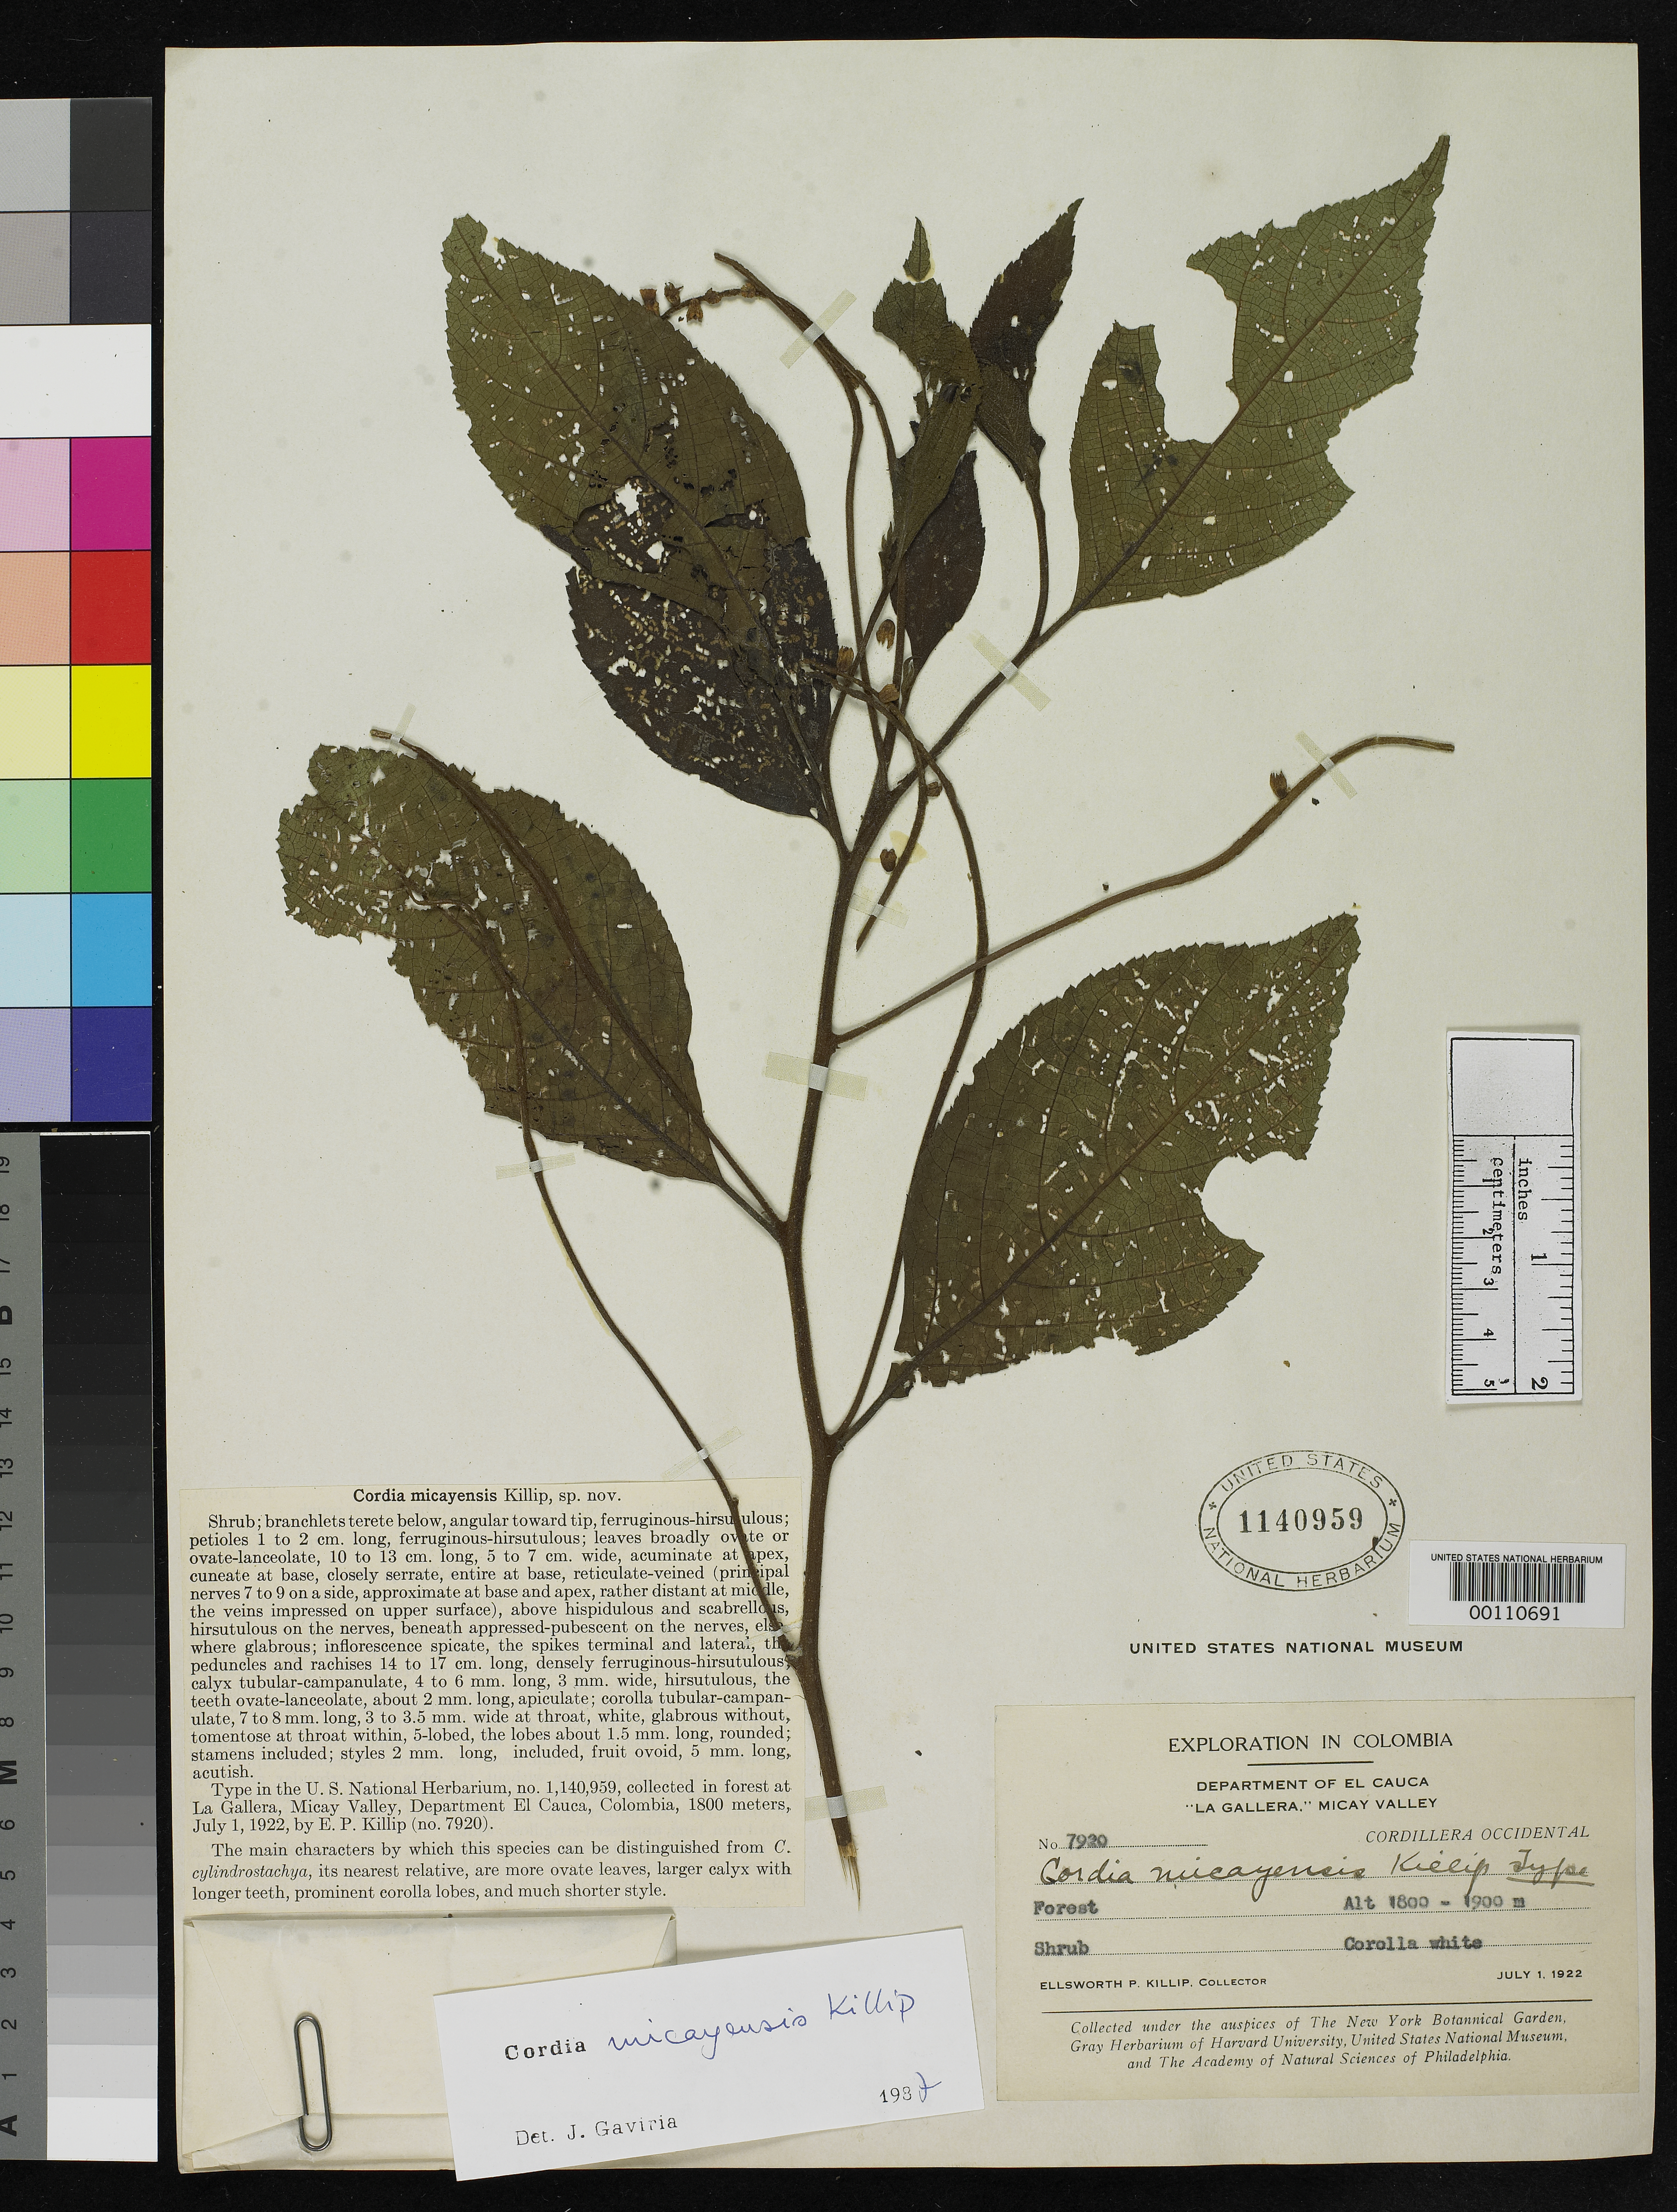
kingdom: Plantae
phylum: Tracheophyta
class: Magnoliopsida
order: Boraginales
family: Cordiaceae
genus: Cordia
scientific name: Cordia micayensis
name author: Killip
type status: Holotype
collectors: E. P. Killip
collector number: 7920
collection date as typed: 01 Jul 1922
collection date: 1922-07-01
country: Colombia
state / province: Cauca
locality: La Gallera, Micay Valley.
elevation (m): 1800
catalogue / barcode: US 1140959